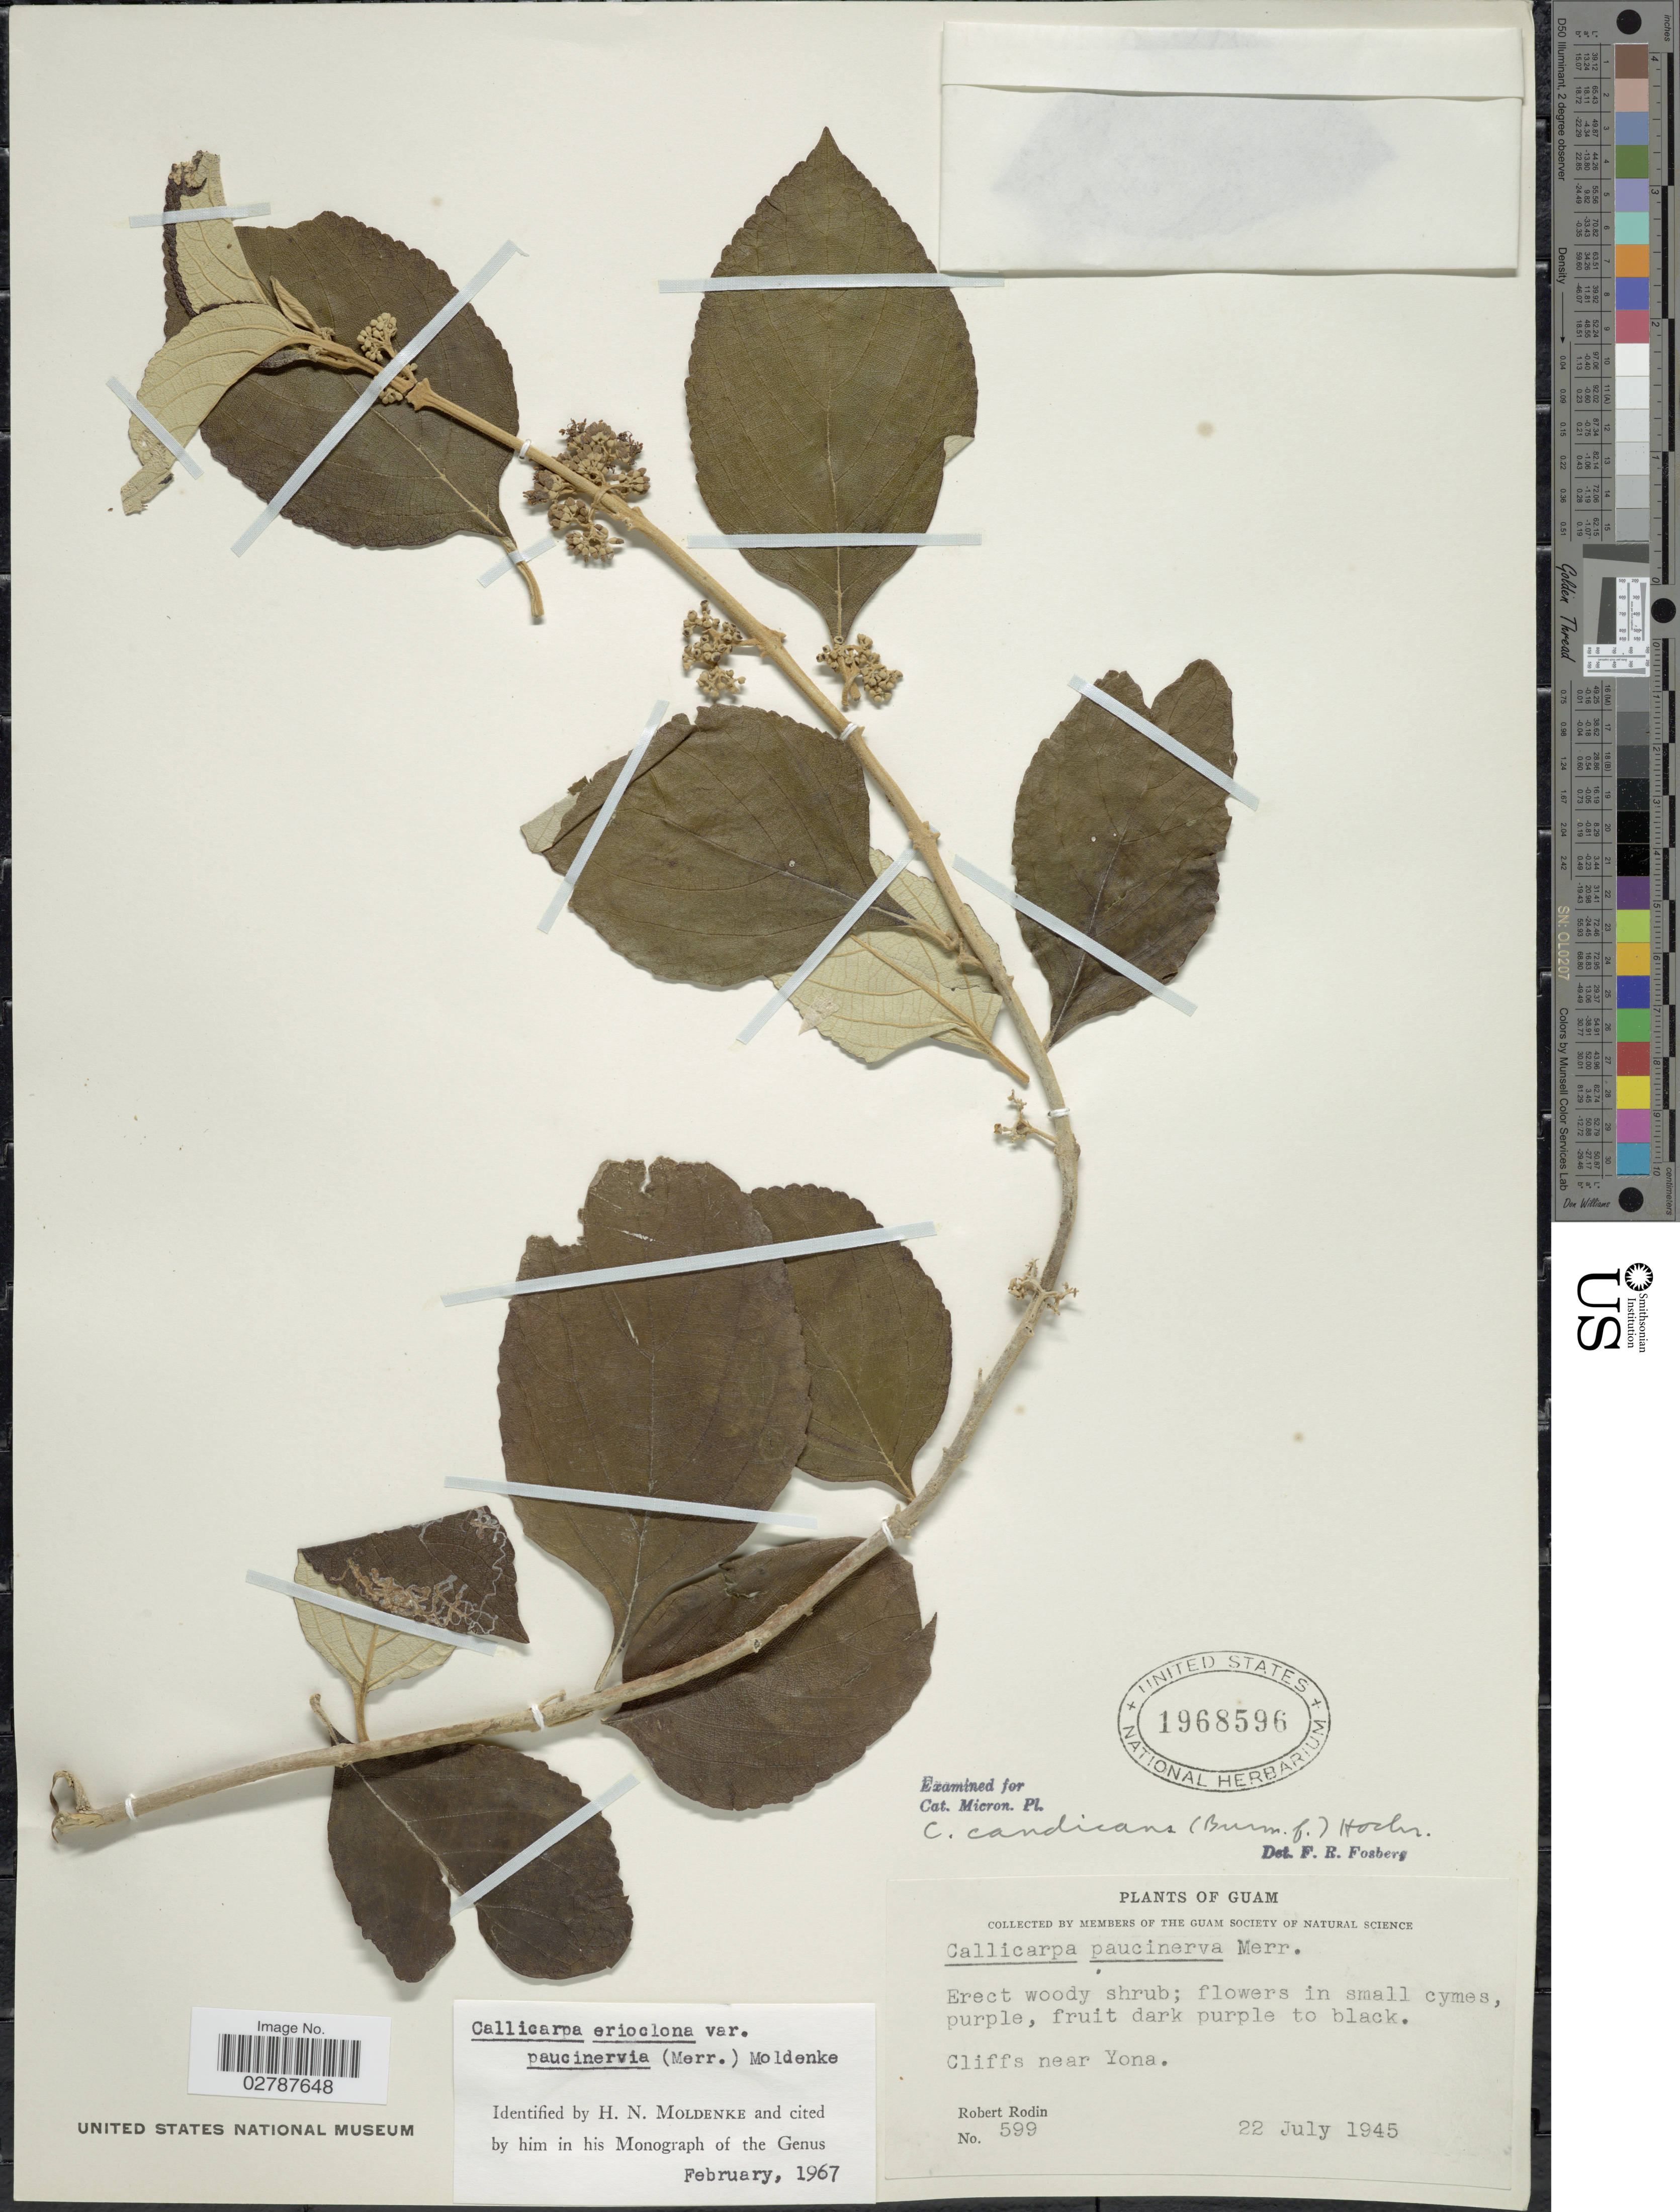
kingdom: Plantae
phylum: Tracheophyta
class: Magnoliopsida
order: Lamiales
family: Lamiaceae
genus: Callicarpa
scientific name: Callicarpa candicans var. paucinervia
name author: (Merr.) Fosberg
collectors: R. Rodin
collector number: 599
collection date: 1945-07-22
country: Guam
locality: Cliffs near Yona.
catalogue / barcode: US 1968596